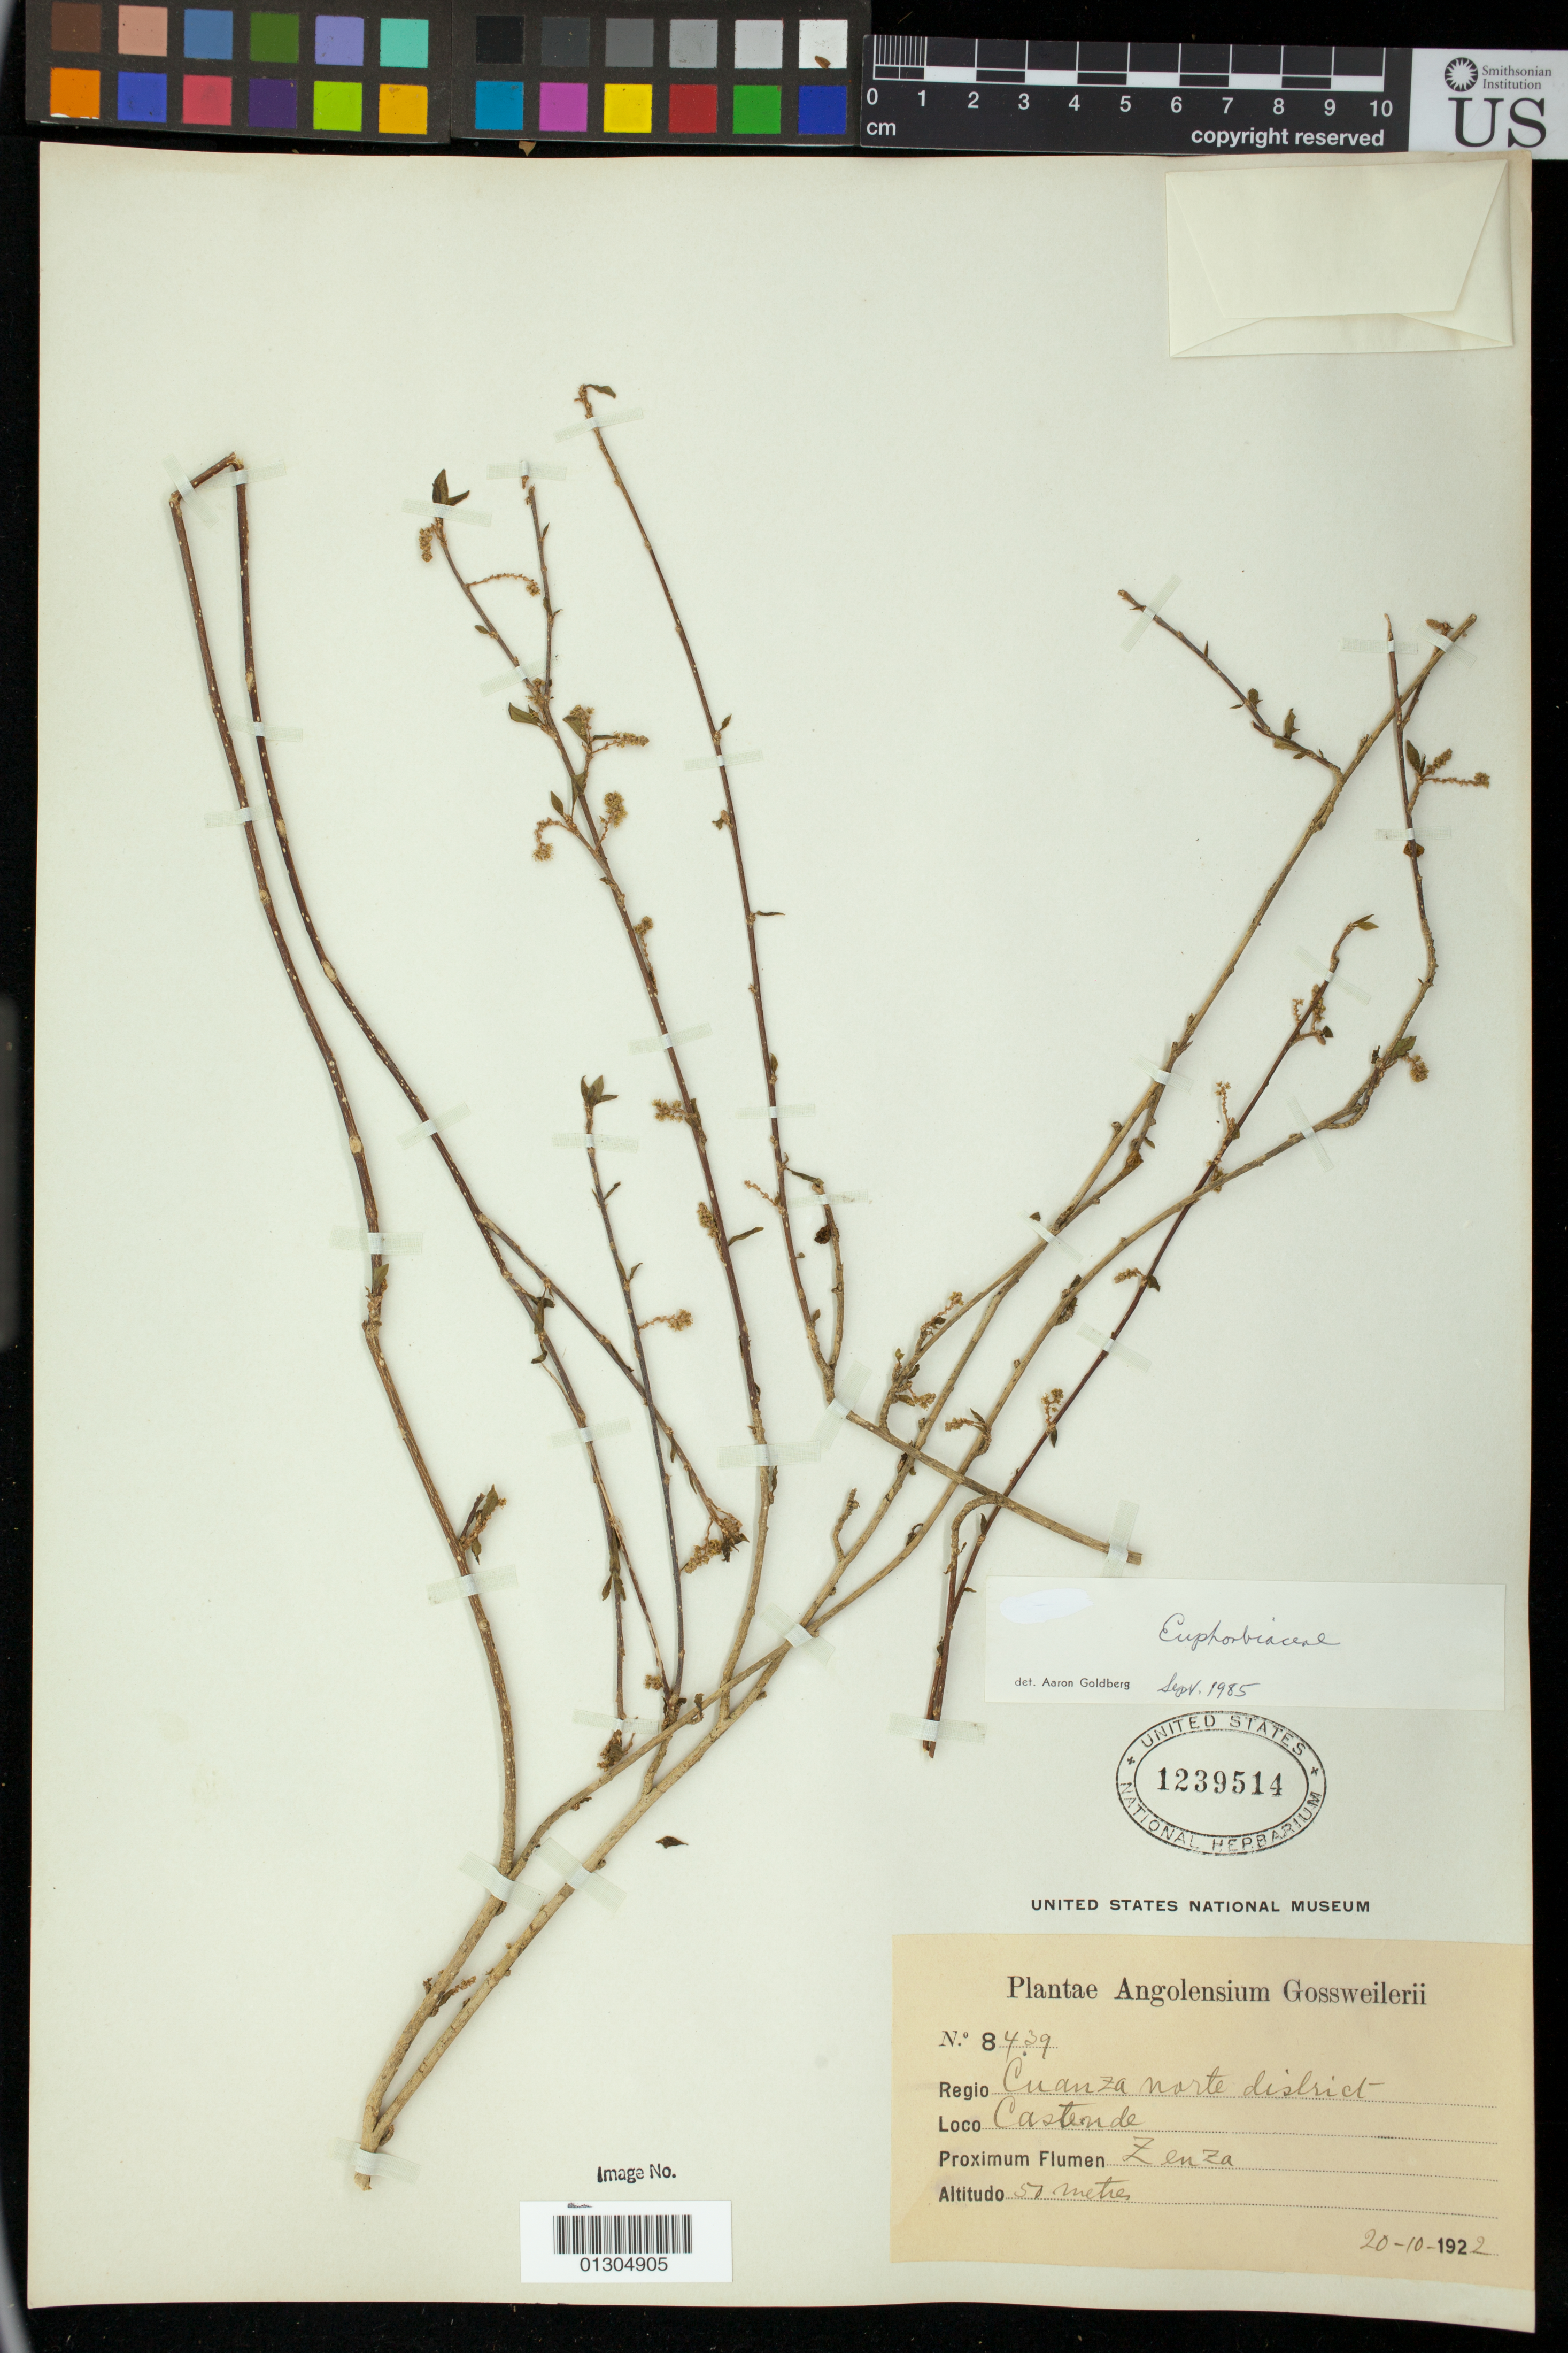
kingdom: Plantae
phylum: Tracheophyta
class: Magnoliopsida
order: Malpighiales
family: Euphorbiaceae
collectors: J. Gossweiler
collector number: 8439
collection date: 1922-10-20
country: Angola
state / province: Cuanza Norte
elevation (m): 50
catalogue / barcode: US 1239514